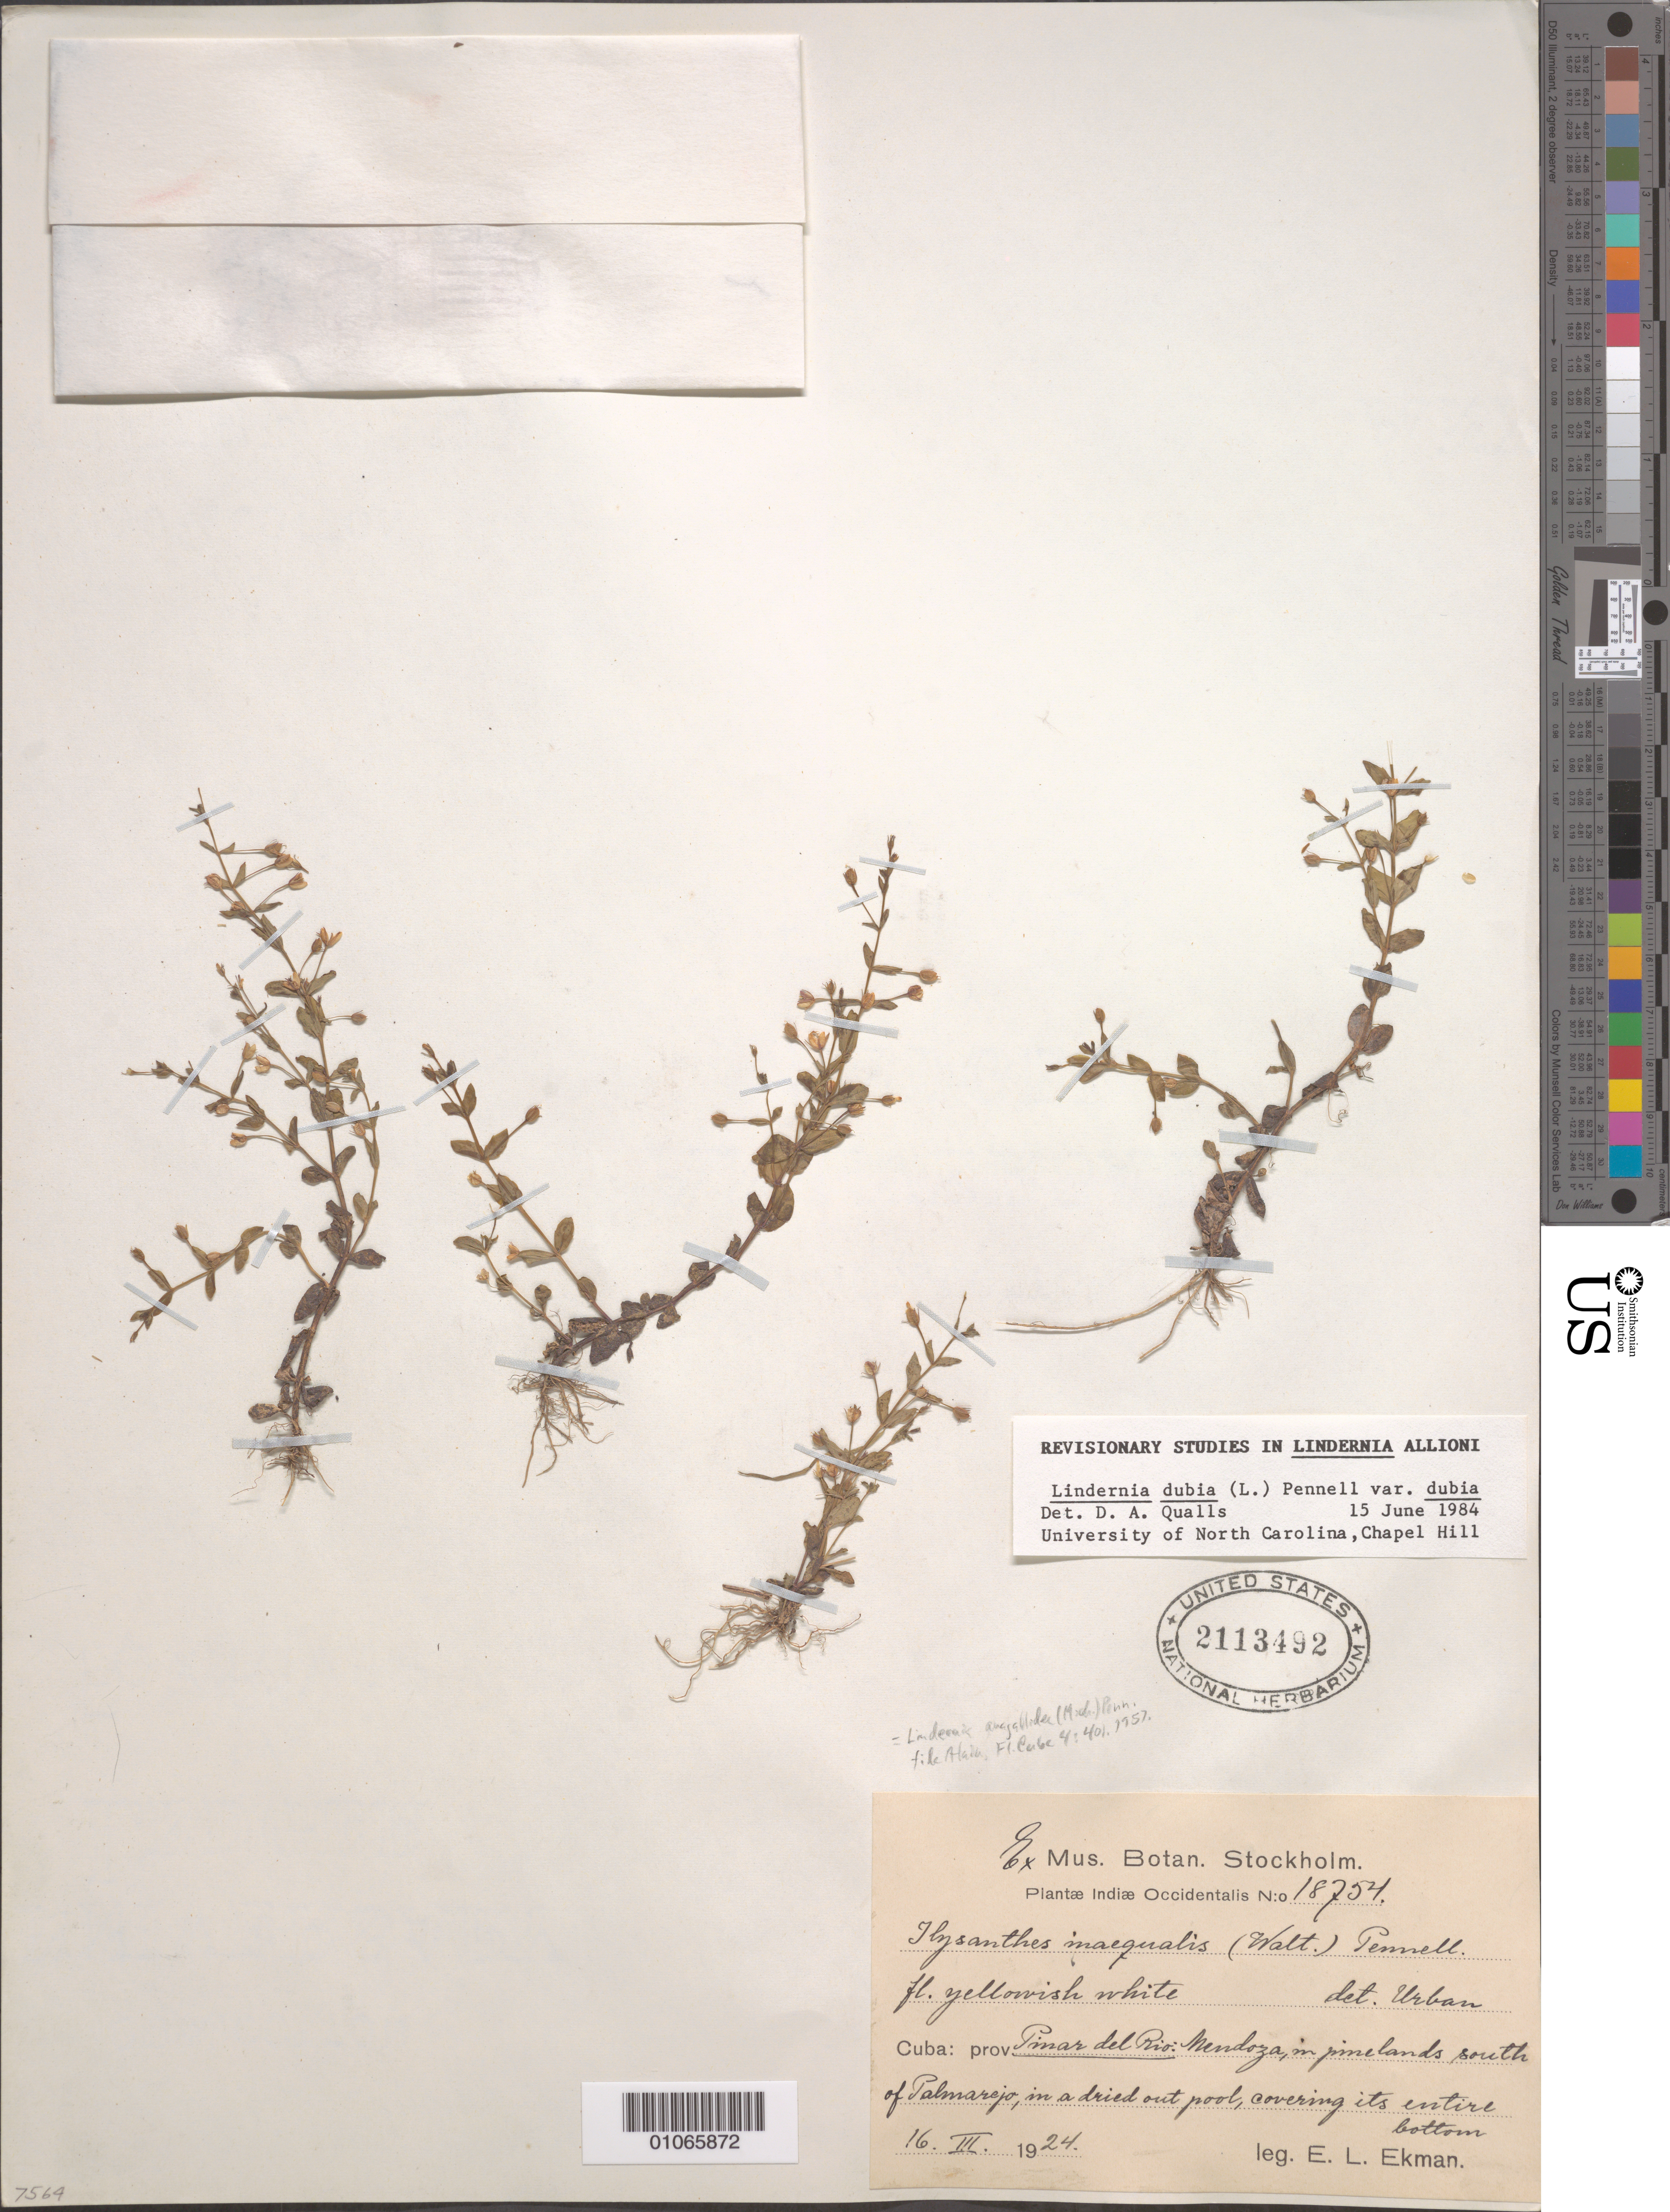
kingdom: Plantae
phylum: Tracheophyta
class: Magnoliopsida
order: Lamiales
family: Linderniaceae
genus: Lindernia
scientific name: Lindernia dubia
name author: (L.) Pennell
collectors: E. L. Ekman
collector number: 18754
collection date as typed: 16 Mar 1924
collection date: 1924-03-16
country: Cuba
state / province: Pinar del Rio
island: Cuba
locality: Hendoza, in pinelands south of Palmarejo, in a dried out pool, covering its entire bottom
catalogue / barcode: US 2113492